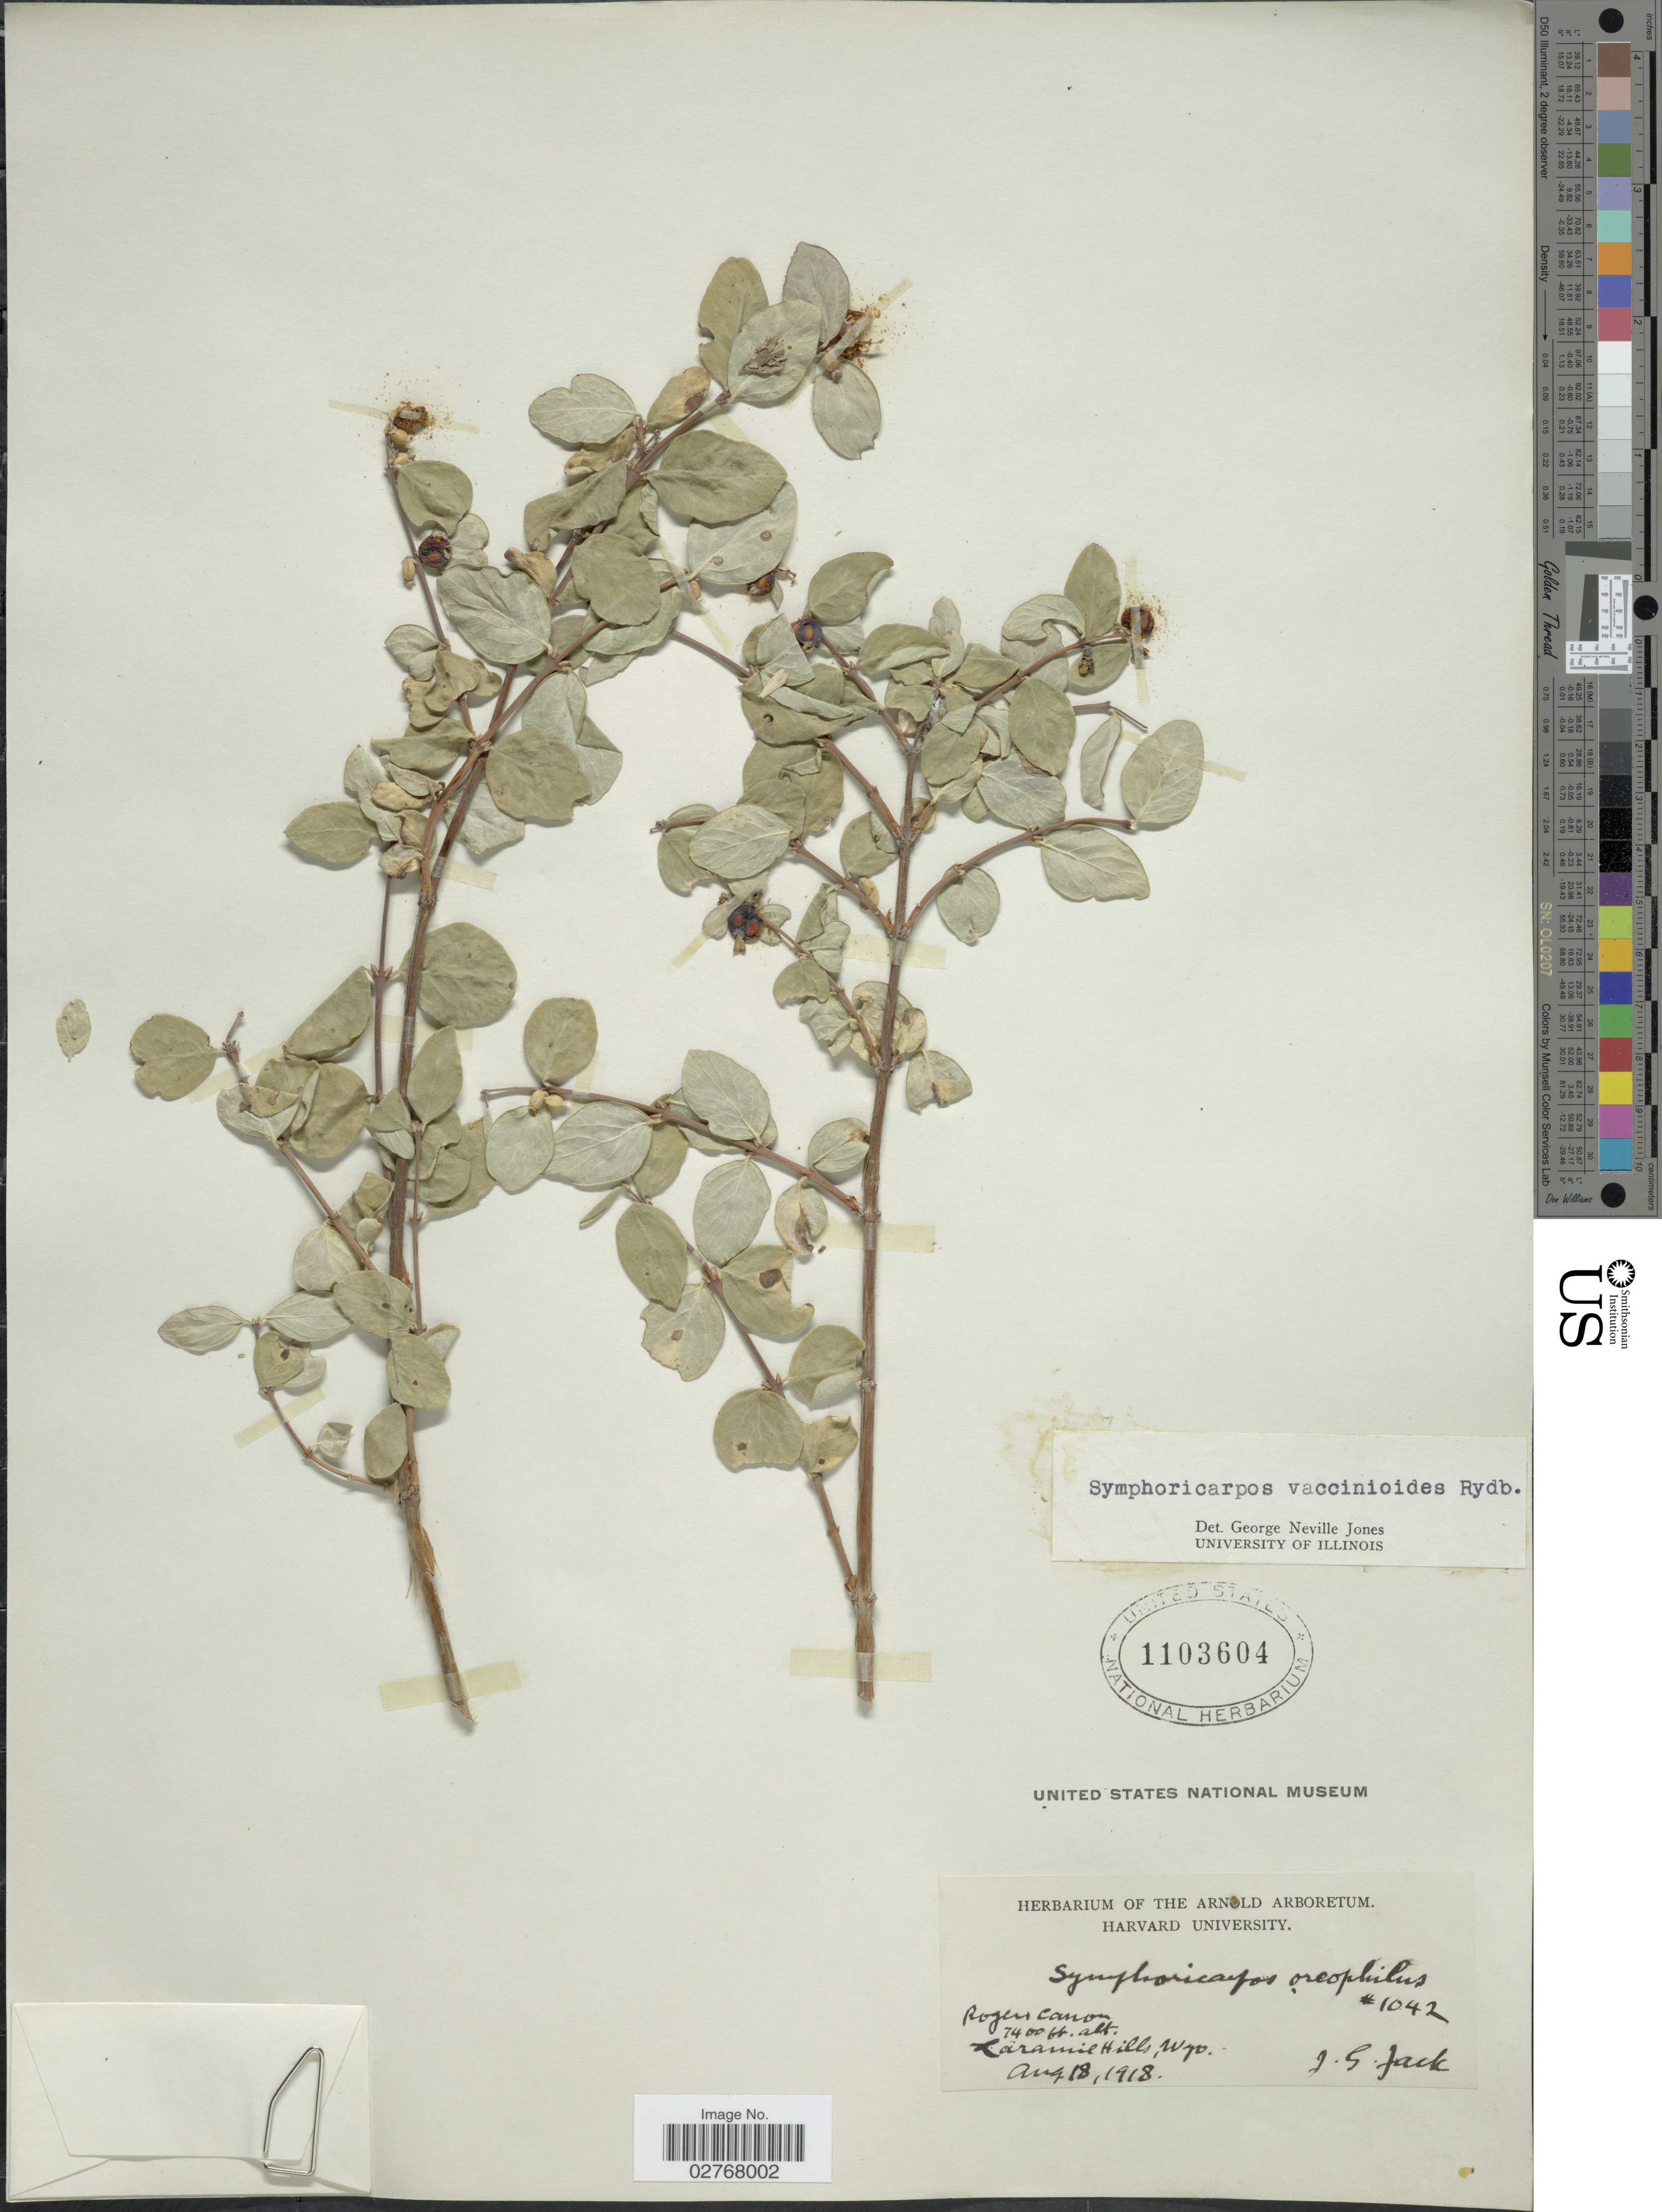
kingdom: Plantae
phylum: Tracheophyta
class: Magnoliopsida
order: Dipsacales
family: Caprifoliaceae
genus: Symphoricarpos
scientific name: Symphoricarpos vaccinioides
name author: Rydb.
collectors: J. G. Jack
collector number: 1042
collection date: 1918-08-18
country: United States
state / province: Wyoming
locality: Rogers Canon, Laramie Hills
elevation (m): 2256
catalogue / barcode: US 1103604